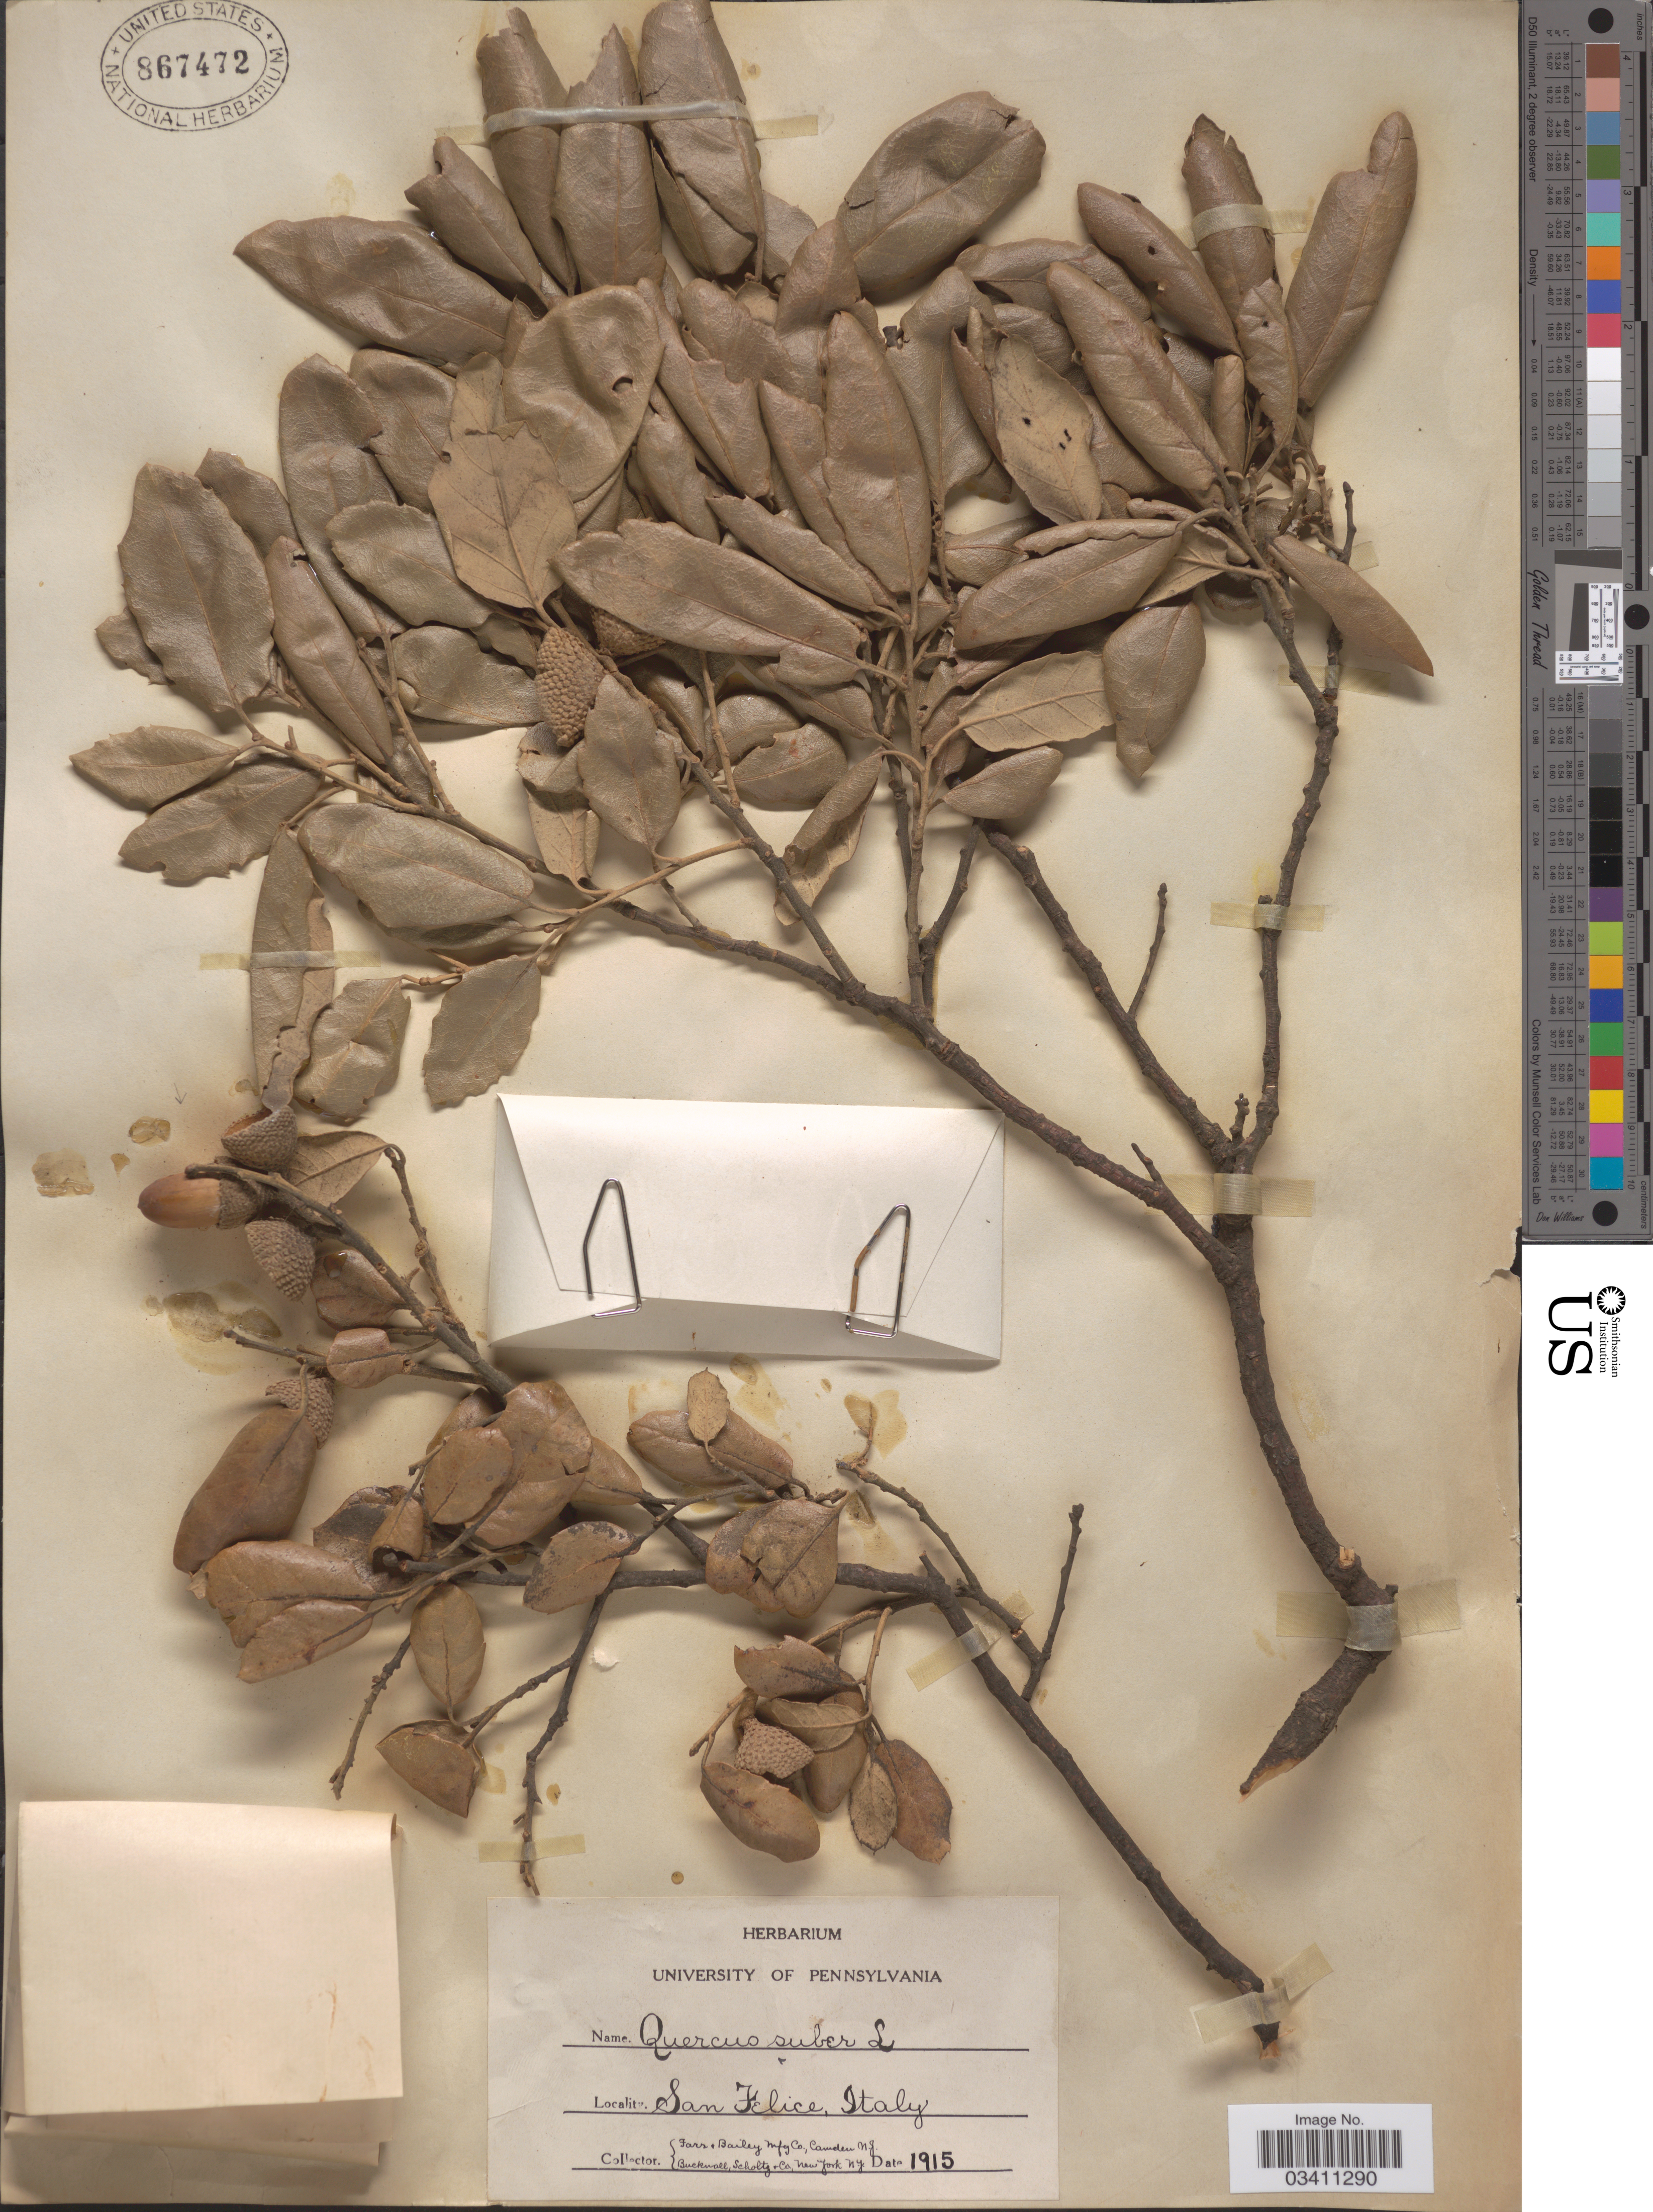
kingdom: Plantae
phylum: Tracheophyta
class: Magnoliopsida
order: Fagales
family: Fagaceae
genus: Quercus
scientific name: Quercus suber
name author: L.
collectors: Farr & Bailey Mfg. Co. & S. Bucknall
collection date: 1915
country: Italy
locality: San Felice.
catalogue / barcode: US 867472